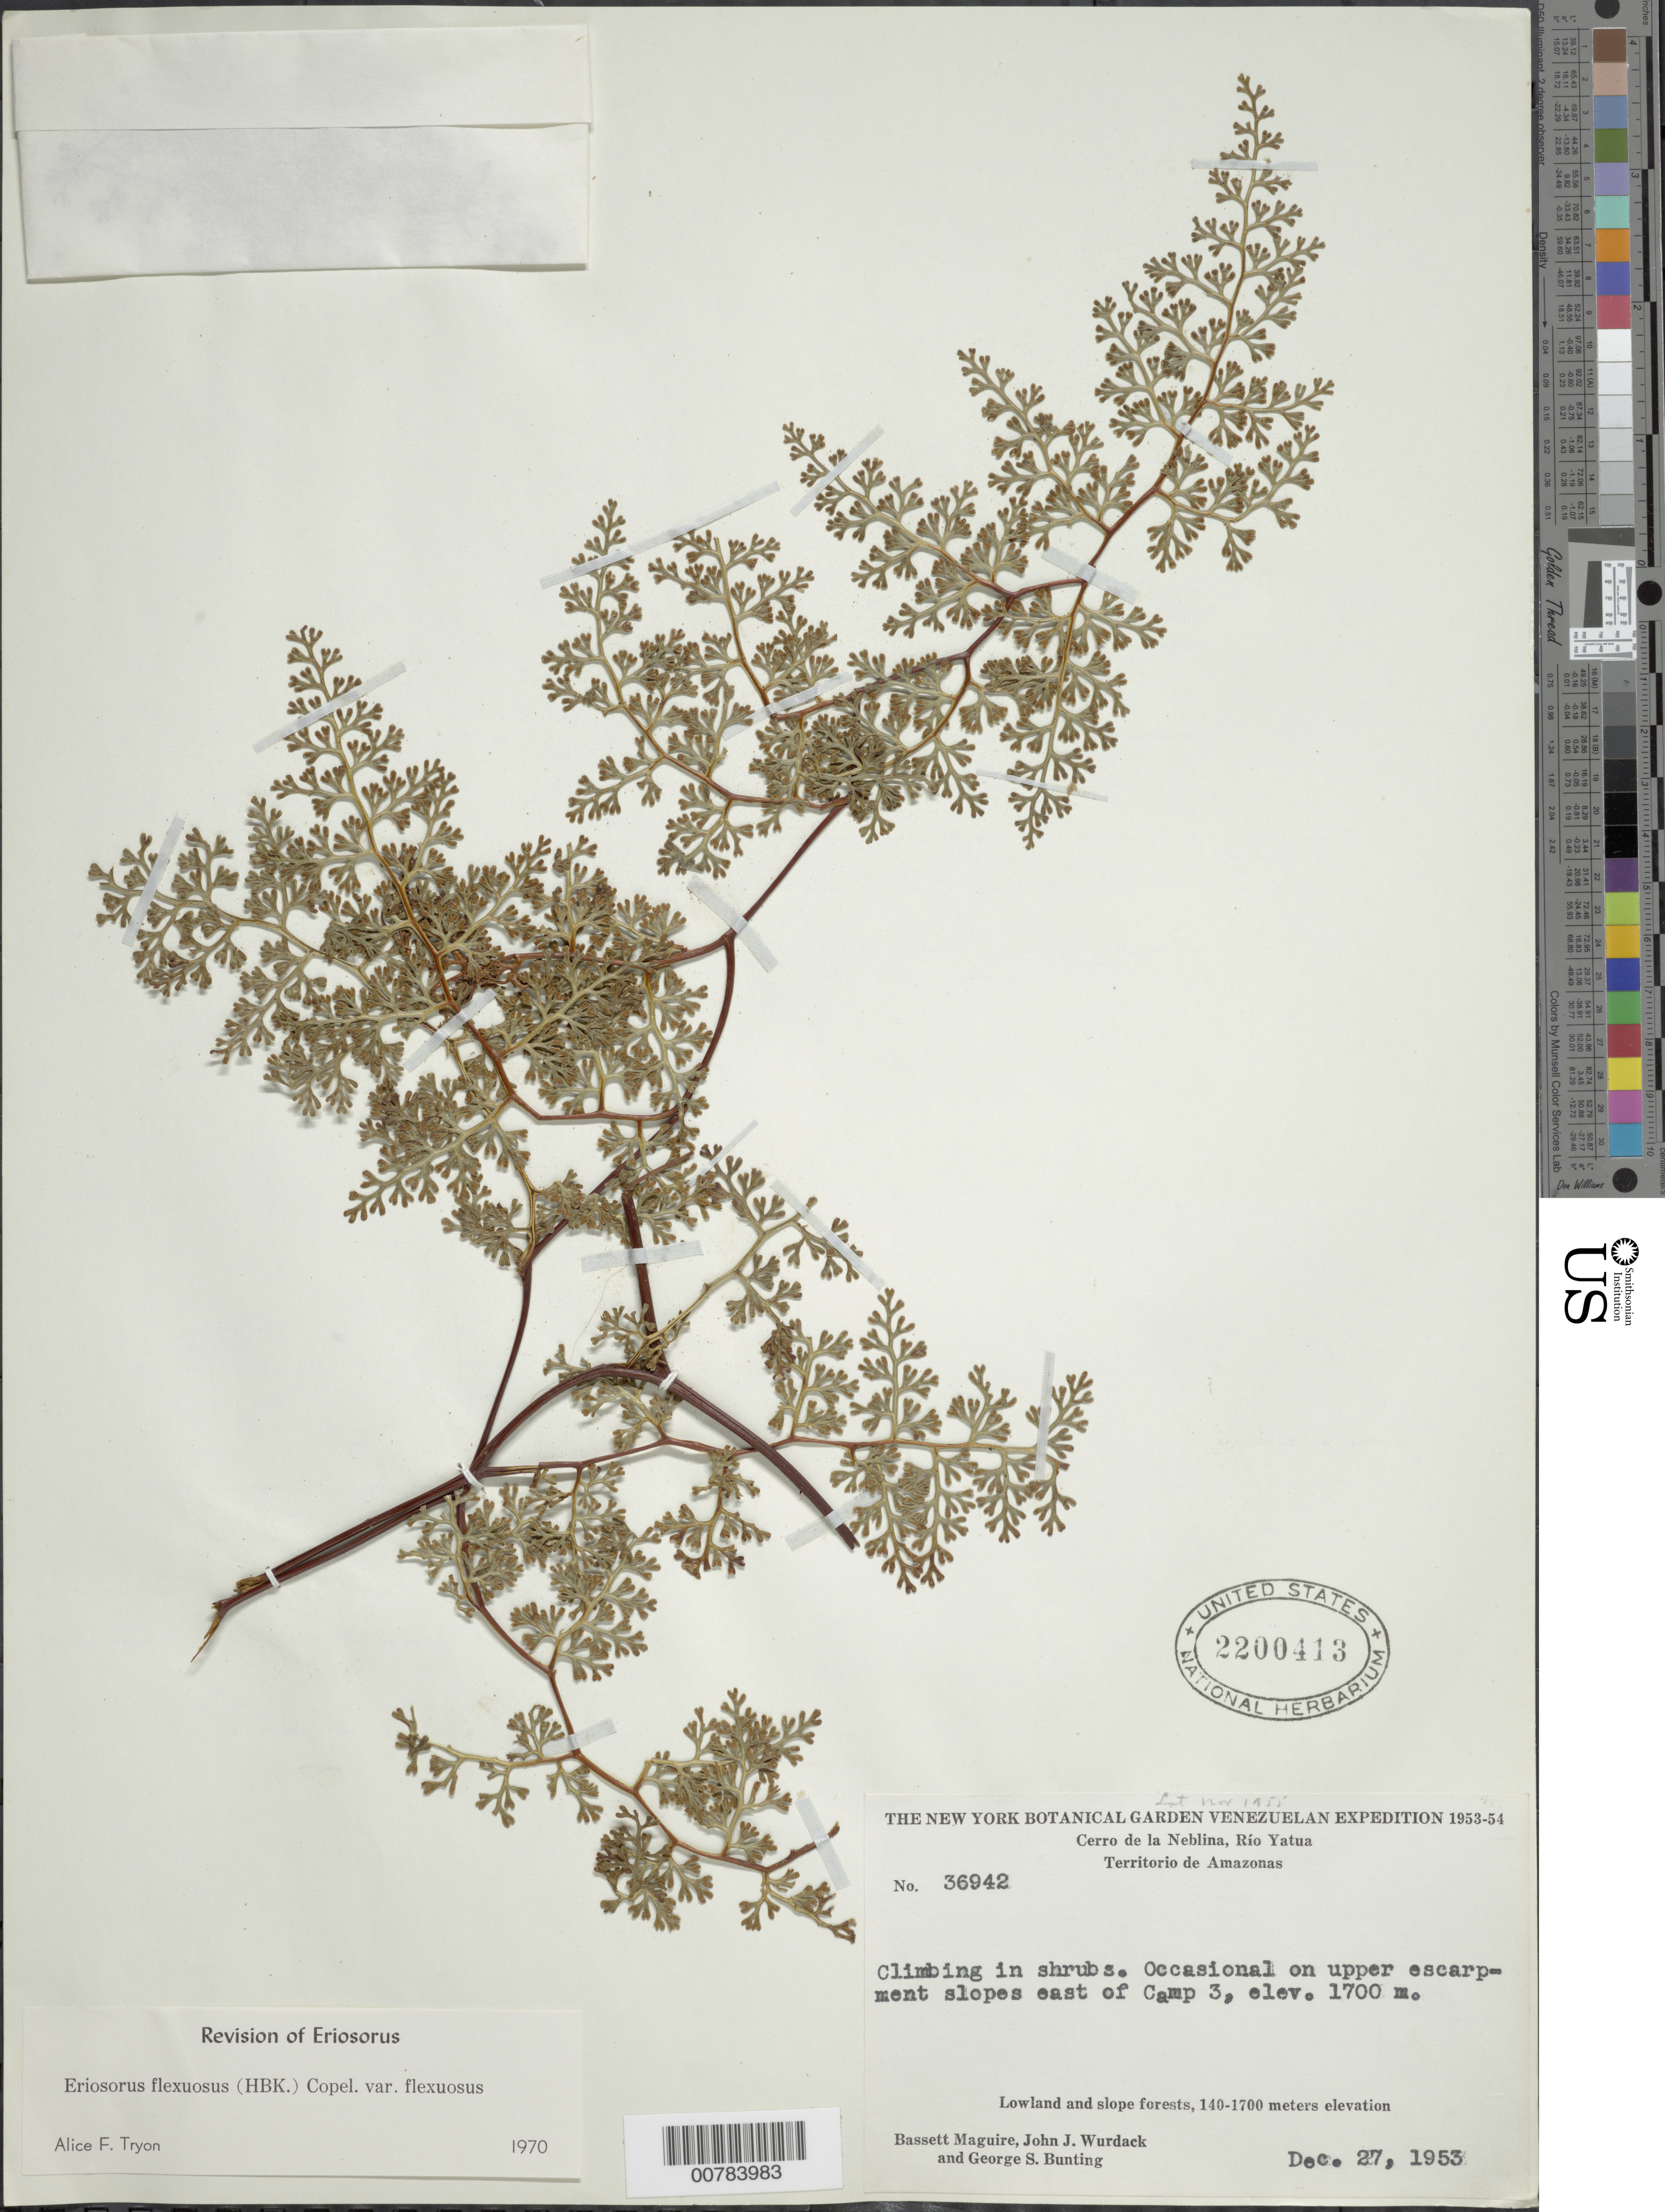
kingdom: Plantae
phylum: Tracheophyta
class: Polypodiopsida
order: Polypodiales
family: Pteridaceae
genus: Jamesonia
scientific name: Jamesonia flexuosa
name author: (Humb. & Bonpl.) Christenh.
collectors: B. Maguire, J. J. Wurdack & G. S. Bunting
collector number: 36942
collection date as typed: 27-Dec-53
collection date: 1953-12-27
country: Venezuela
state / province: Amazonas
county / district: Río Negro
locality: Cerro de la Neblina, Río Yatua, Camp 3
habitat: Upper slope escarpment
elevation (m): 1700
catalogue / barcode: US 2200413